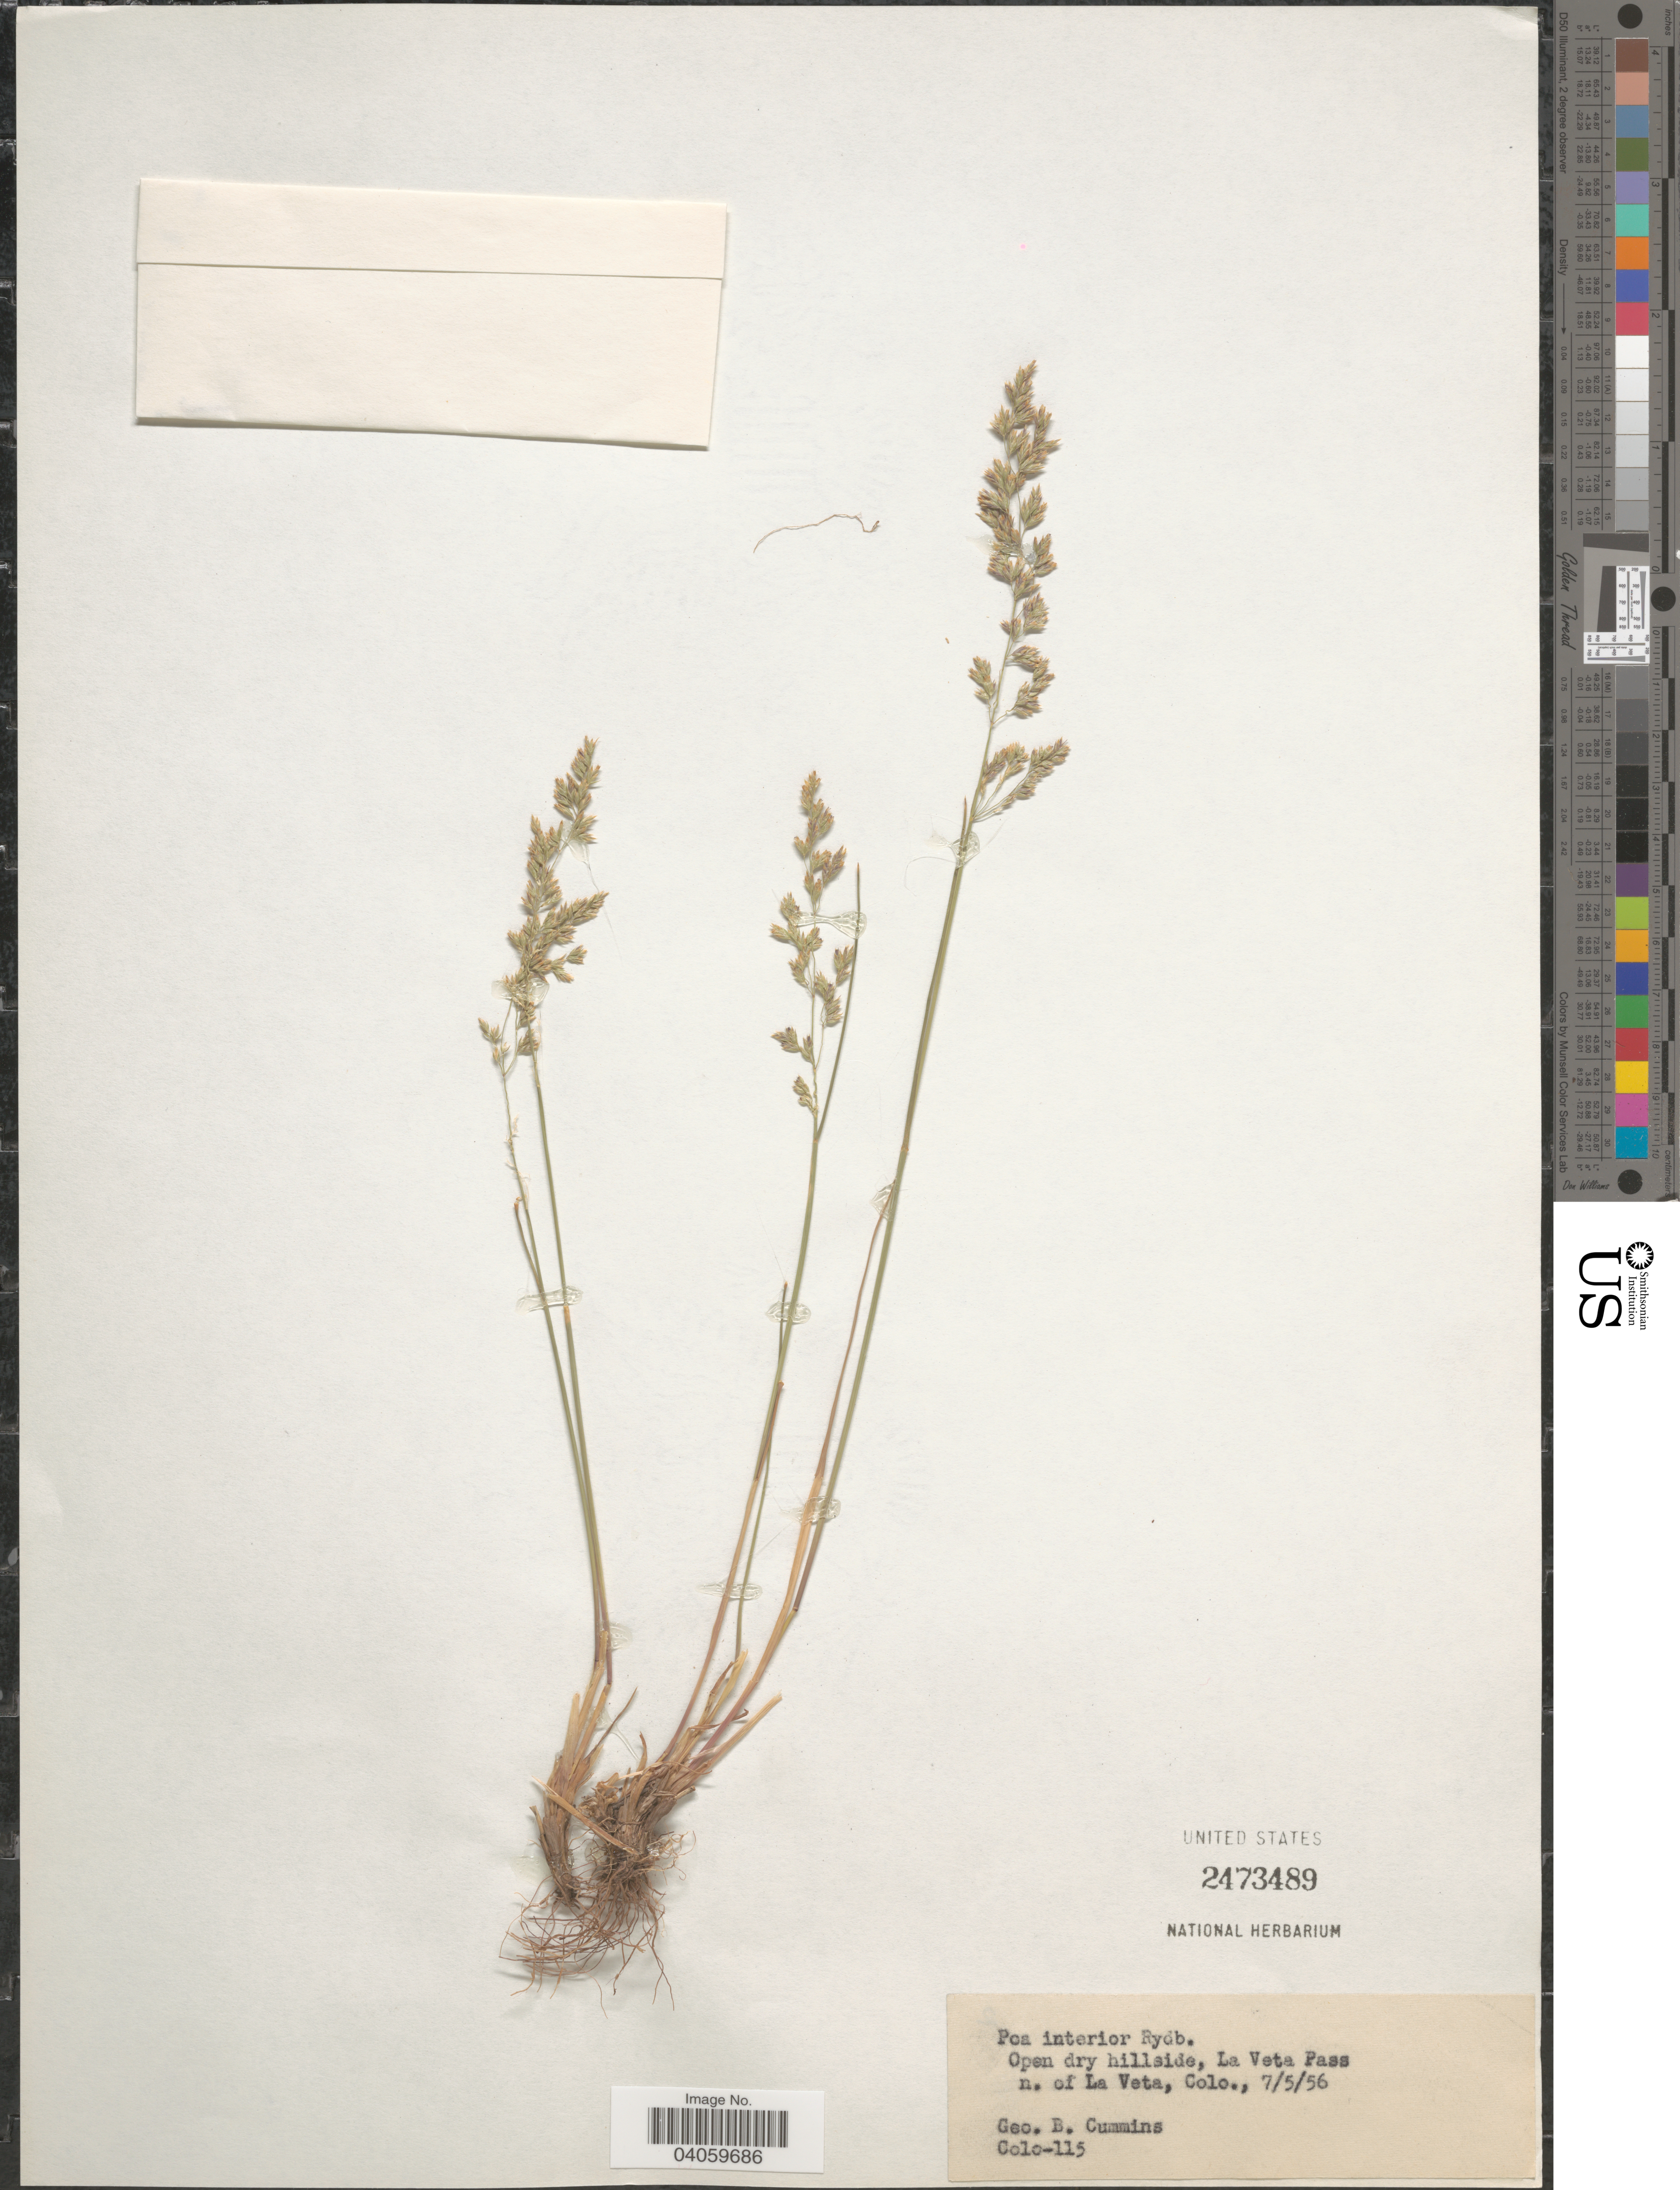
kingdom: Plantae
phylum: Tracheophyta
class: Liliopsida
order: Poales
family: Poaceae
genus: Poa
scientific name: Poa interior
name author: Rydb.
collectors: G. Cummins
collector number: Colo-115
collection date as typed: Transcribed d/m/y: 5/7/56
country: United States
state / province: Colorado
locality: Open dry hillside, La Veta Pass n. of La Veta.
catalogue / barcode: US 2473489